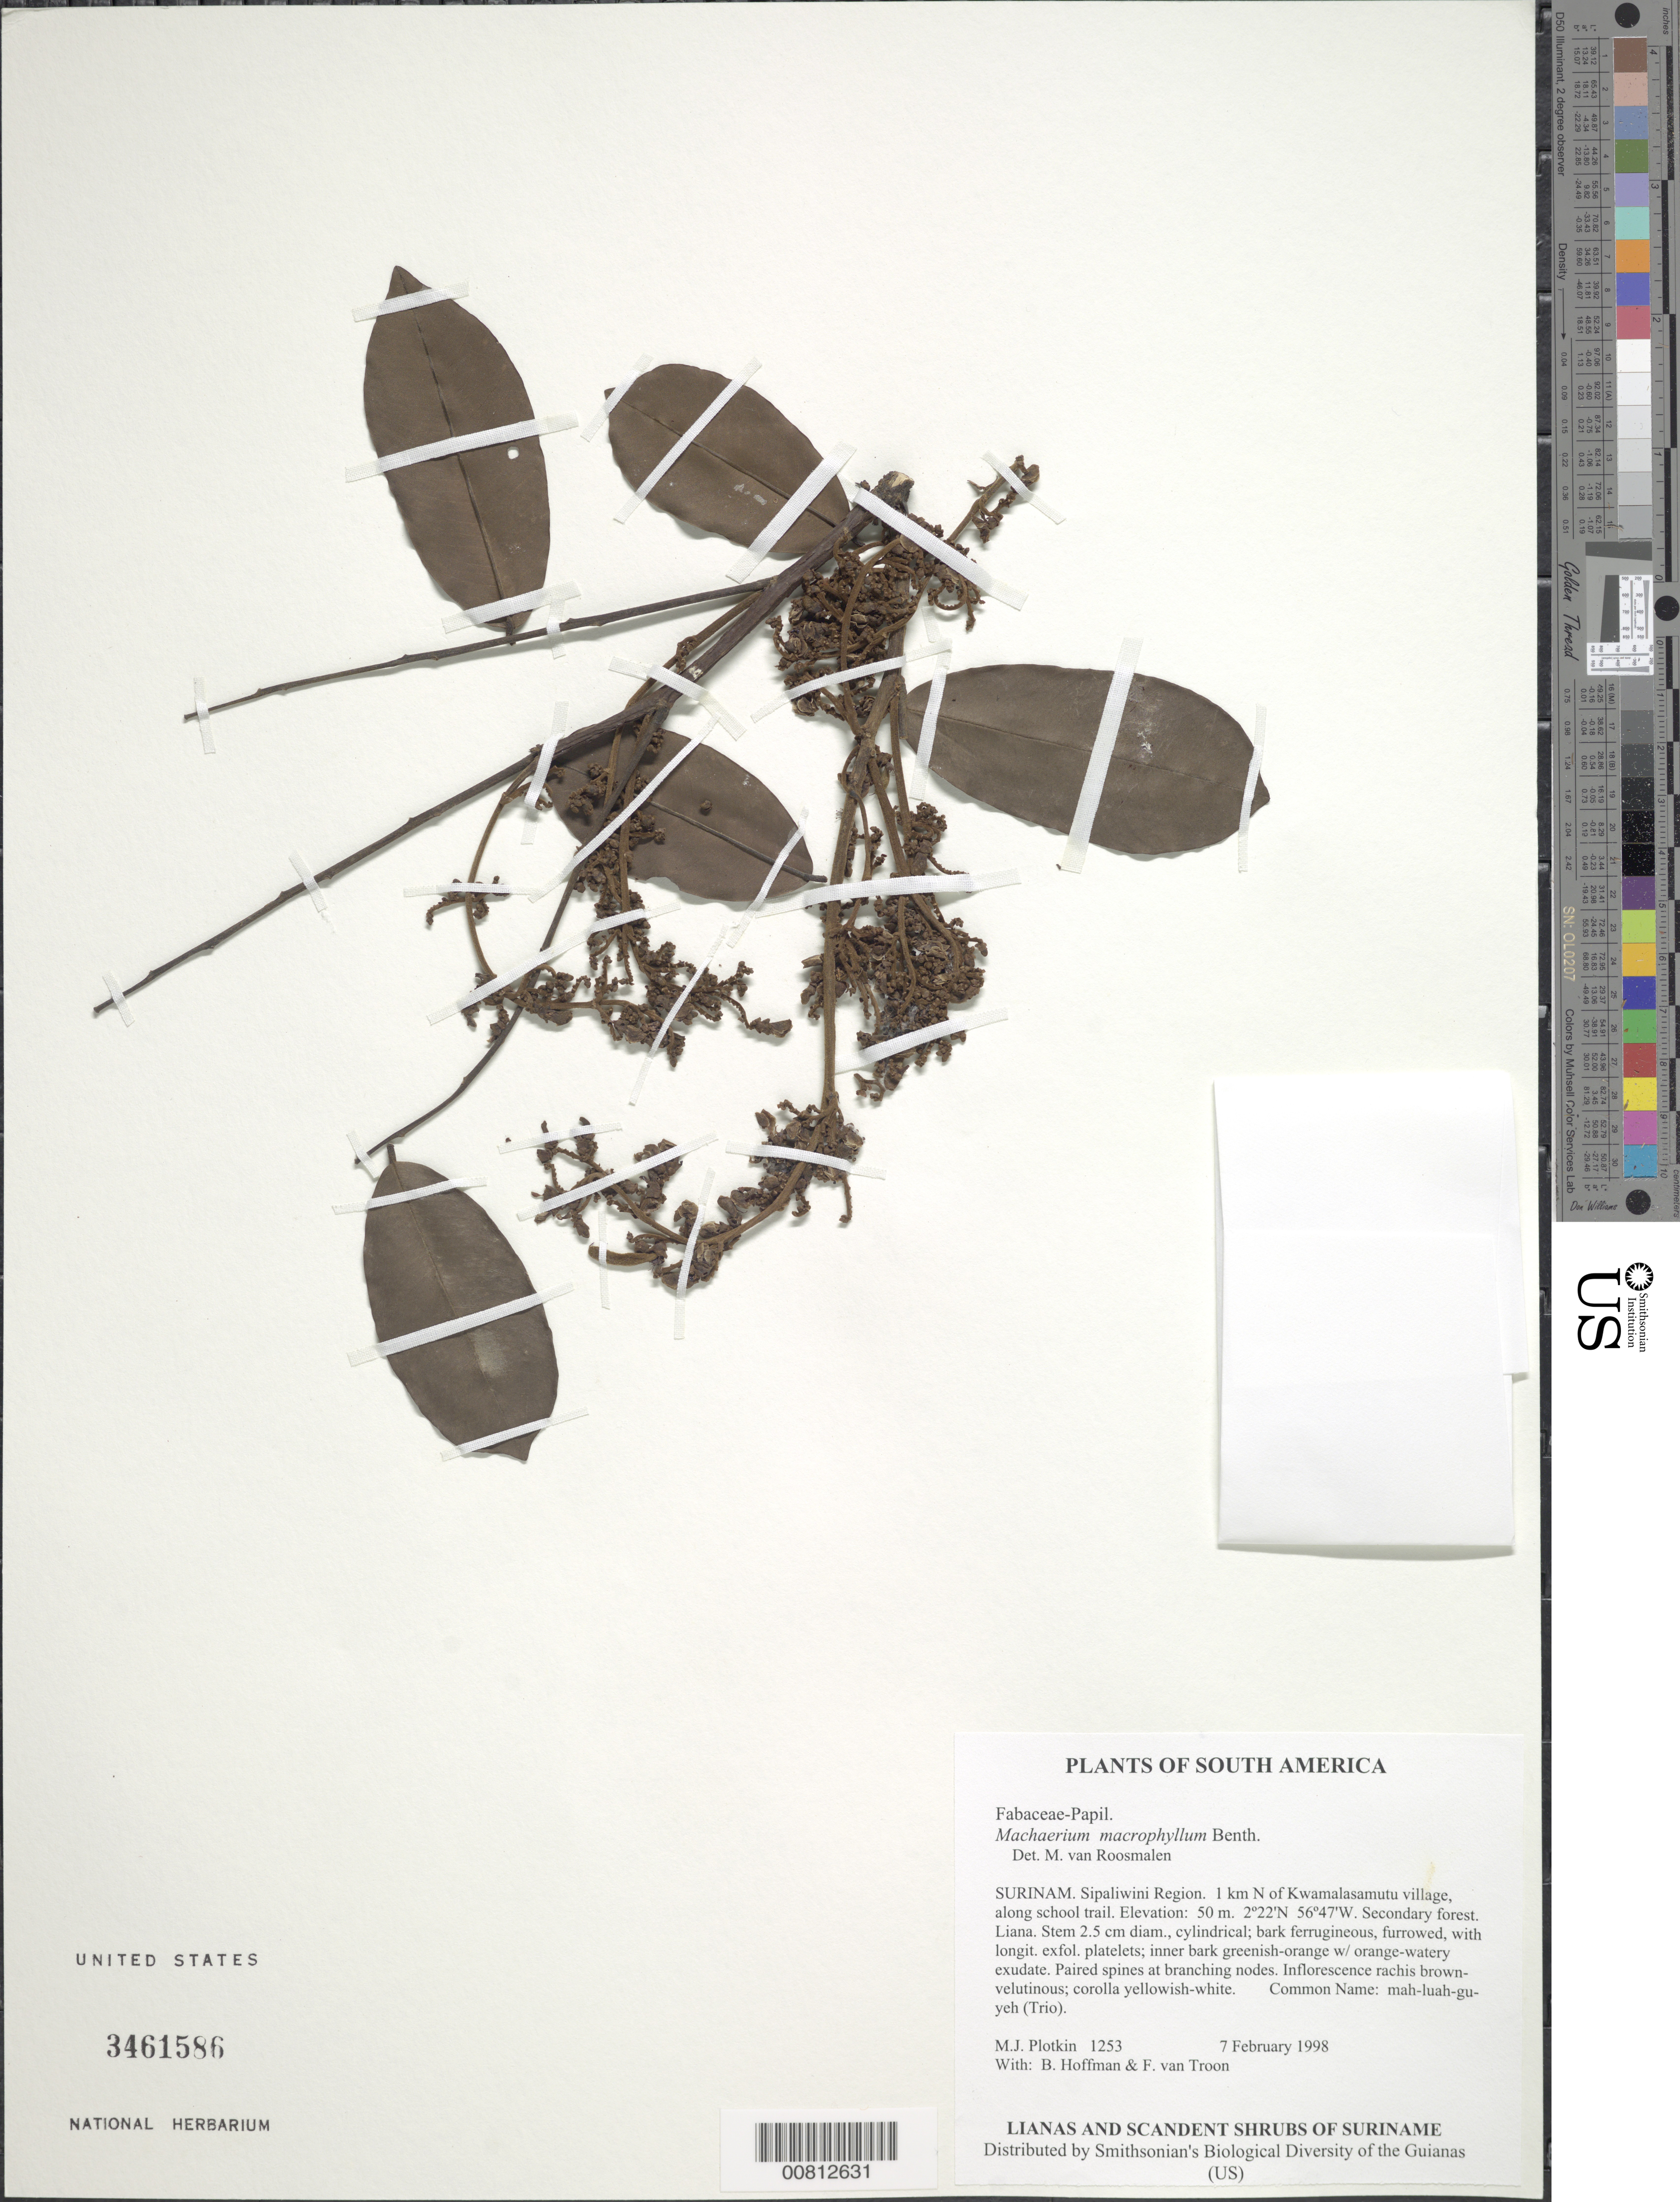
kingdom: Plantae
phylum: Tracheophyta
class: Magnoliopsida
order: Fabales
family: Fabaceae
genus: Machaerium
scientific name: Machaerium macrophyllum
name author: Benth.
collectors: M. Plotkin, B. Hoffman & F. Van Troon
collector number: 1253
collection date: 1998-02-07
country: Suriname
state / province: Sipaliwini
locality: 1 km N of Kwamalasamutu village, along school trail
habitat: Secondary forest.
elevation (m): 50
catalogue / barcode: US 3461586